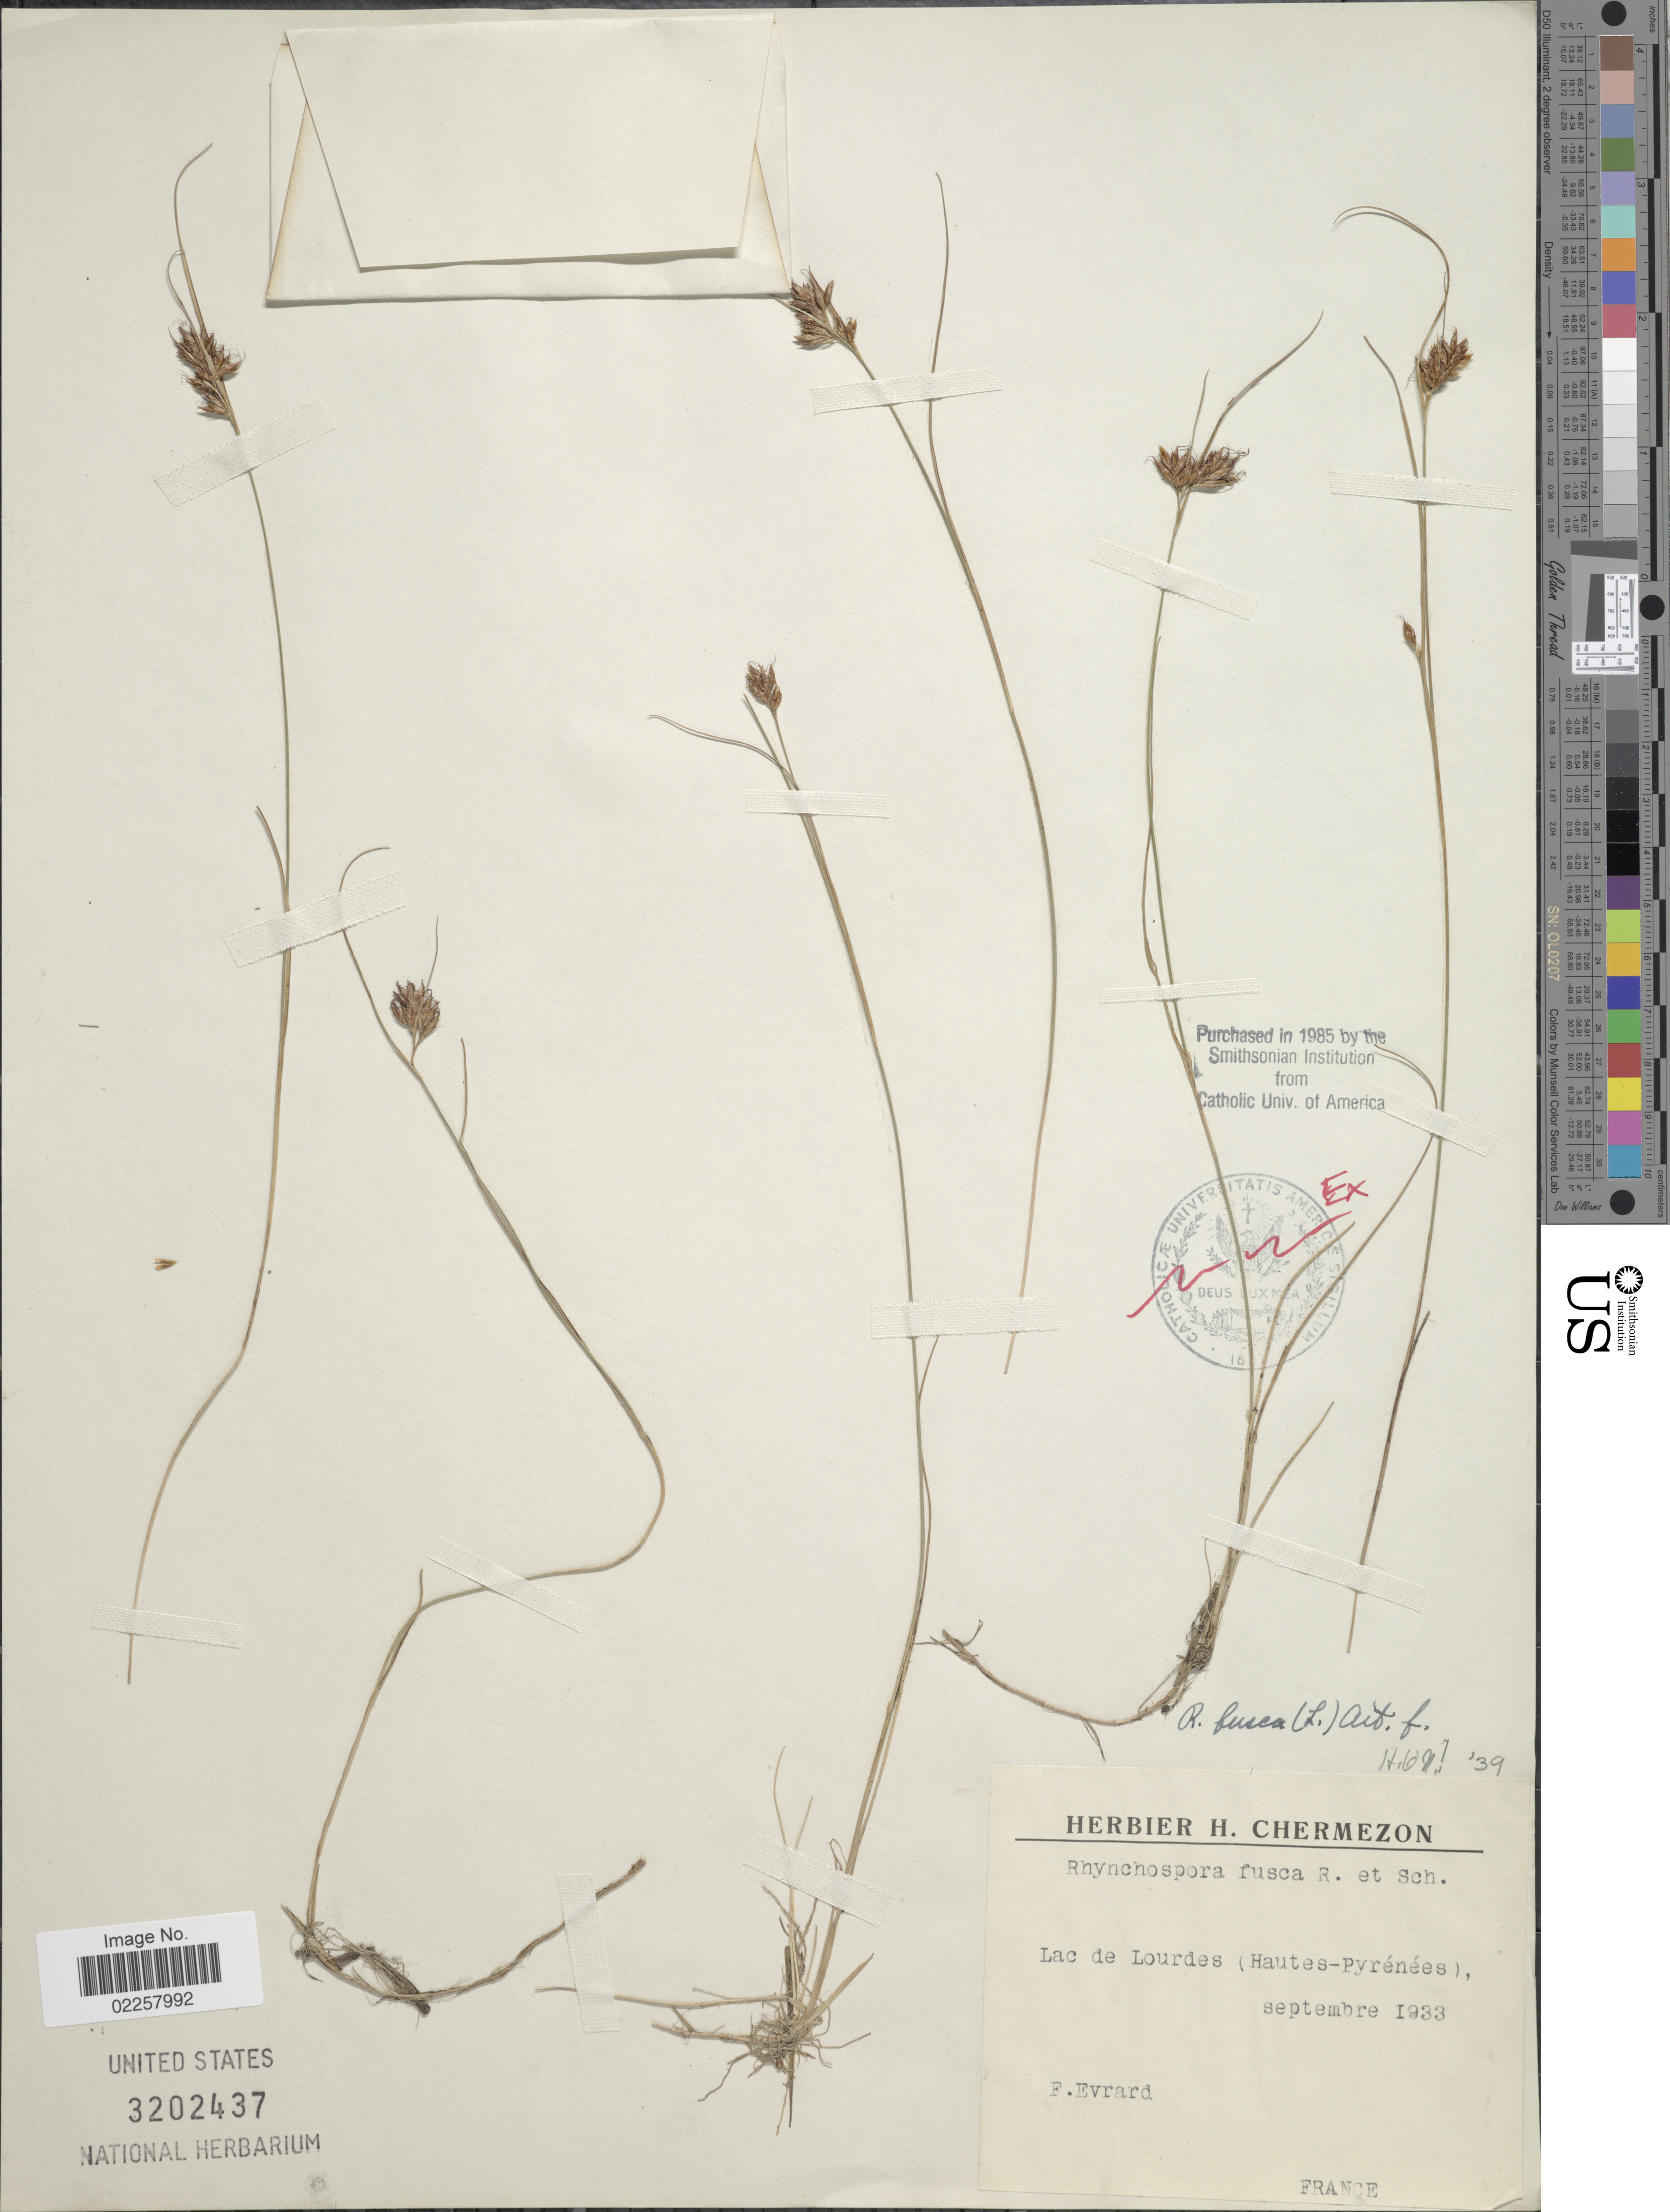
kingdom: Plantae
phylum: Tracheophyta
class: Liliopsida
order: Poales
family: Cyperaceae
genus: Rhynchospora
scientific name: Rhynchospora fusca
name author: (L.) W.T. Aiton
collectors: C. Evrard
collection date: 1933-09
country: France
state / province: Occitanie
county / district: Hautes-Pyrénées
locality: Lac de Lourdes (Hautes-Pyrenees)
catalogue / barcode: US 3202437